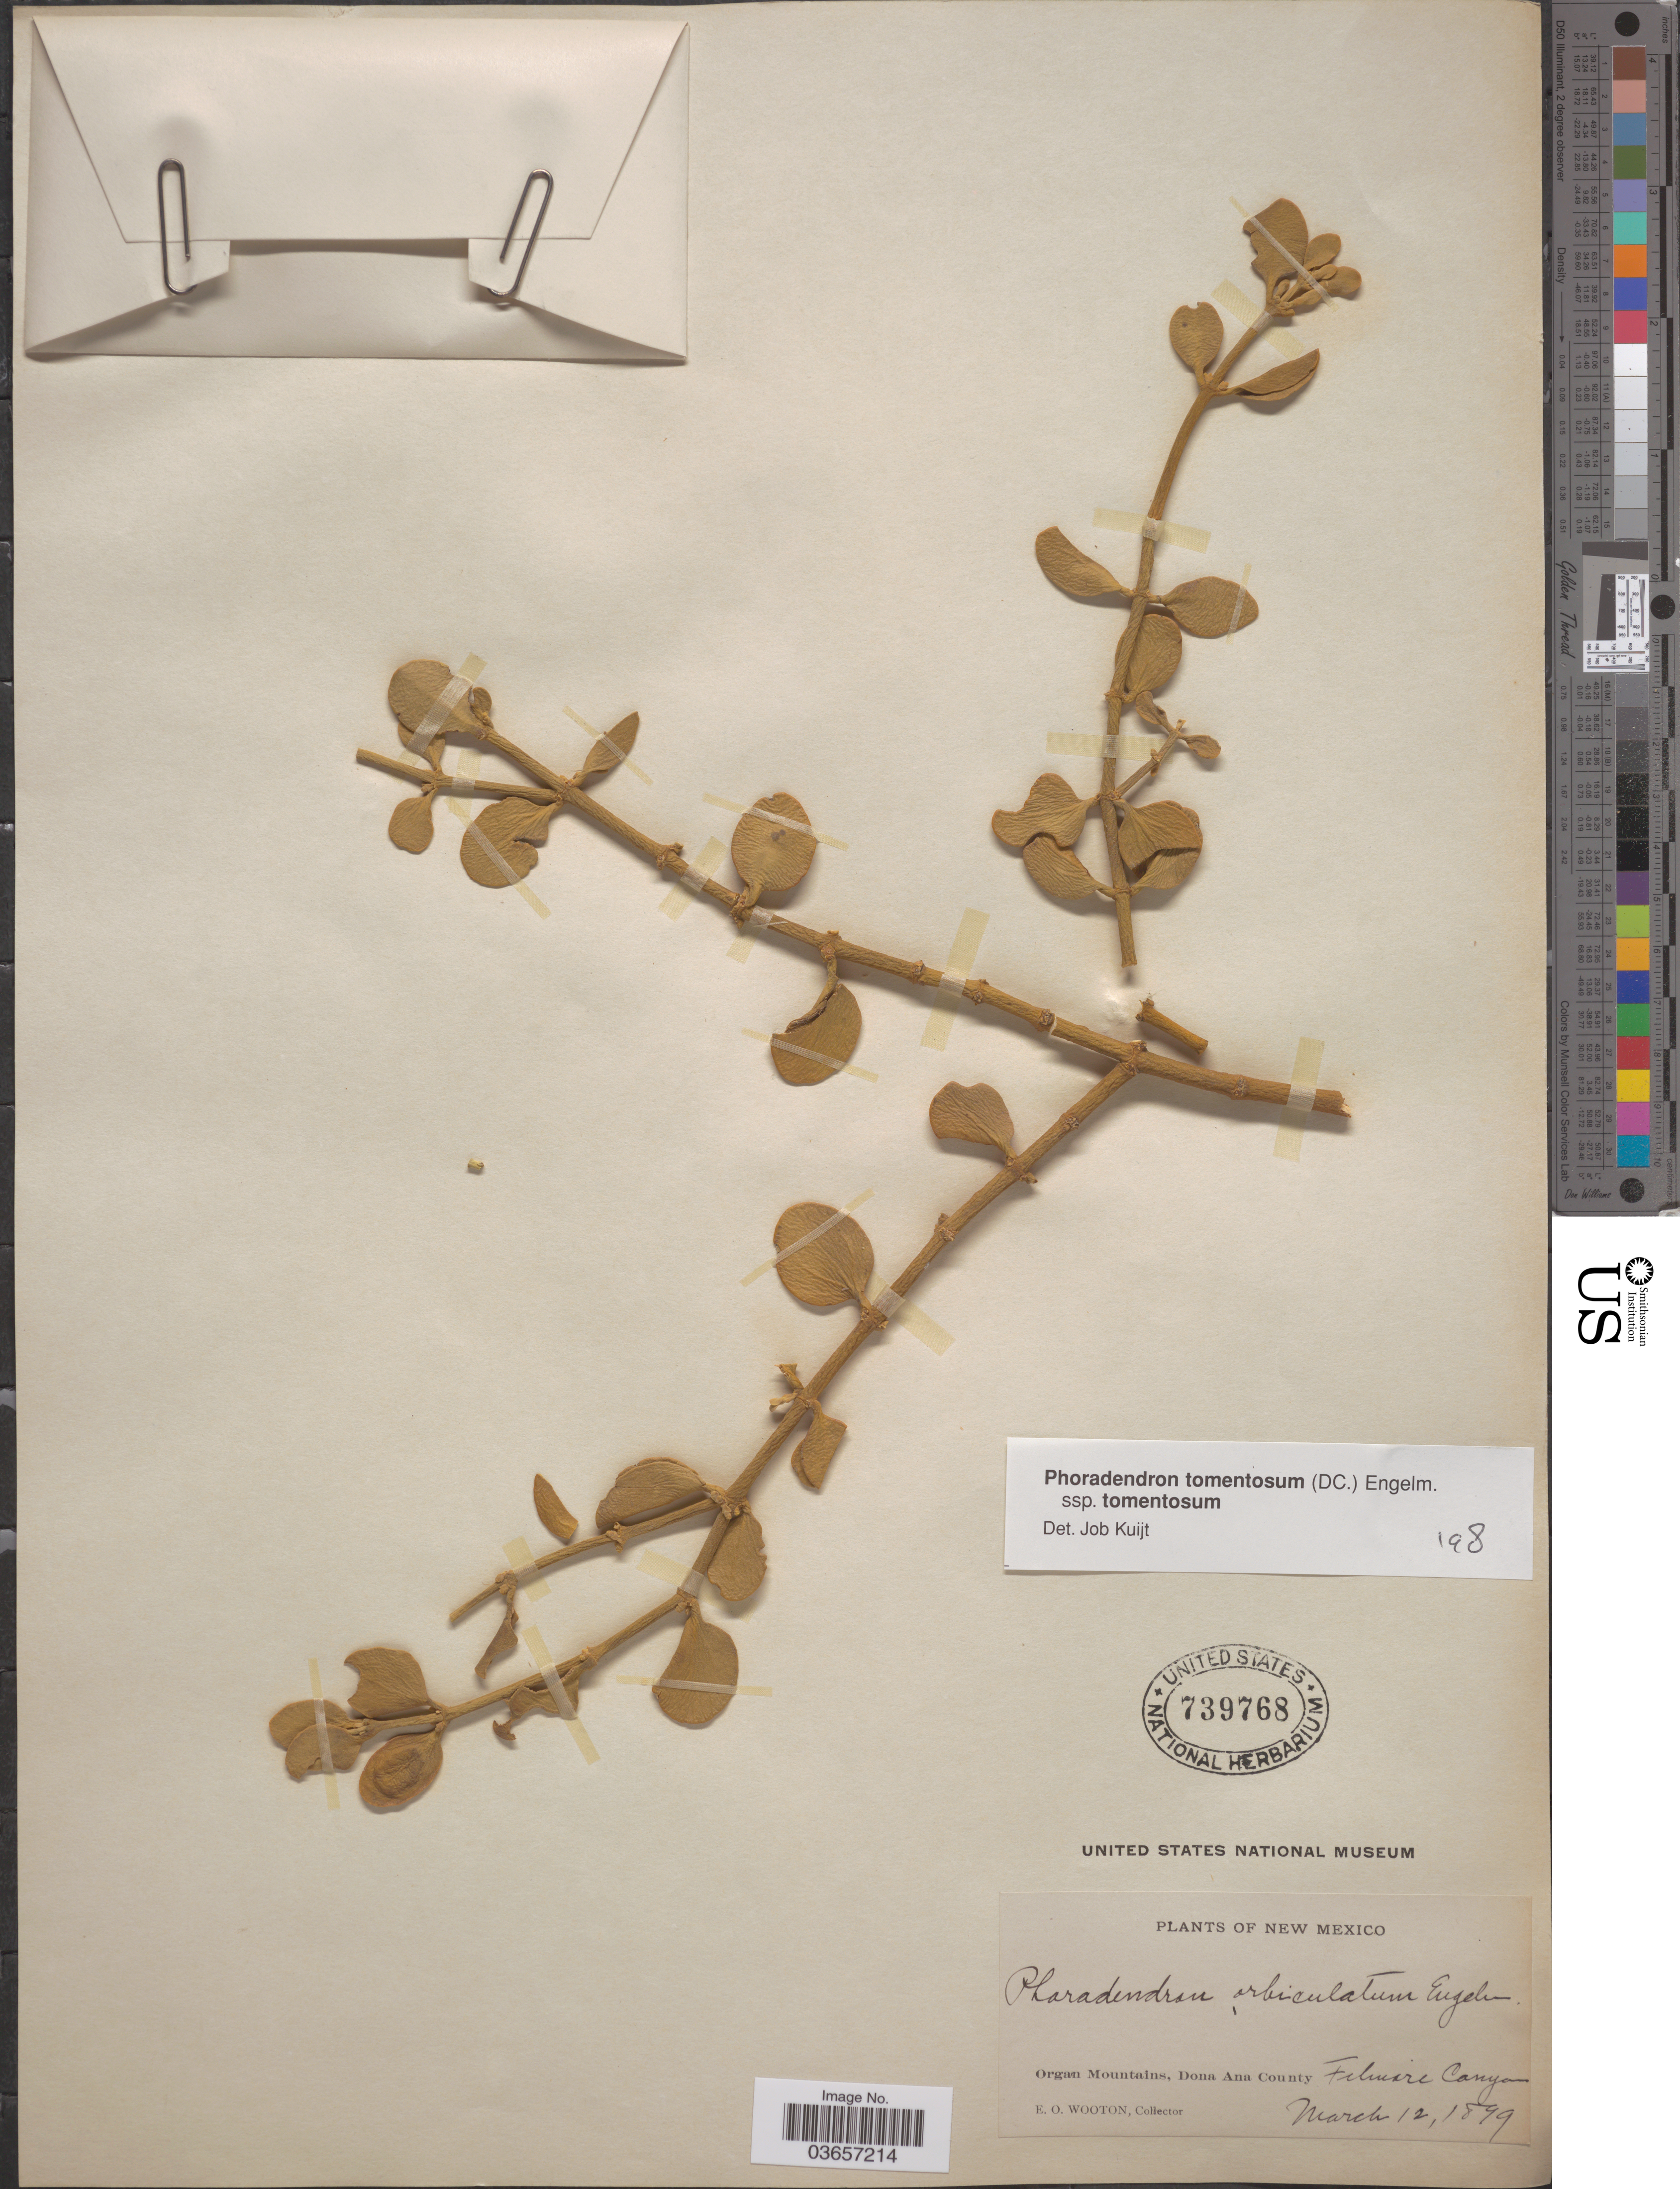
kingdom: Plantae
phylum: Tracheophyta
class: Magnoliopsida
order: Santalales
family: Viscaceae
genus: Phoradendron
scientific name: Phoradendron tomentosum subsp. tomentosum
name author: DC.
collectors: E. O. Wooton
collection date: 1899-03-12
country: United States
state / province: New Mexico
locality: Organ Mountains, Dona Ana County. Filmore Canyon.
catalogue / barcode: US 739768